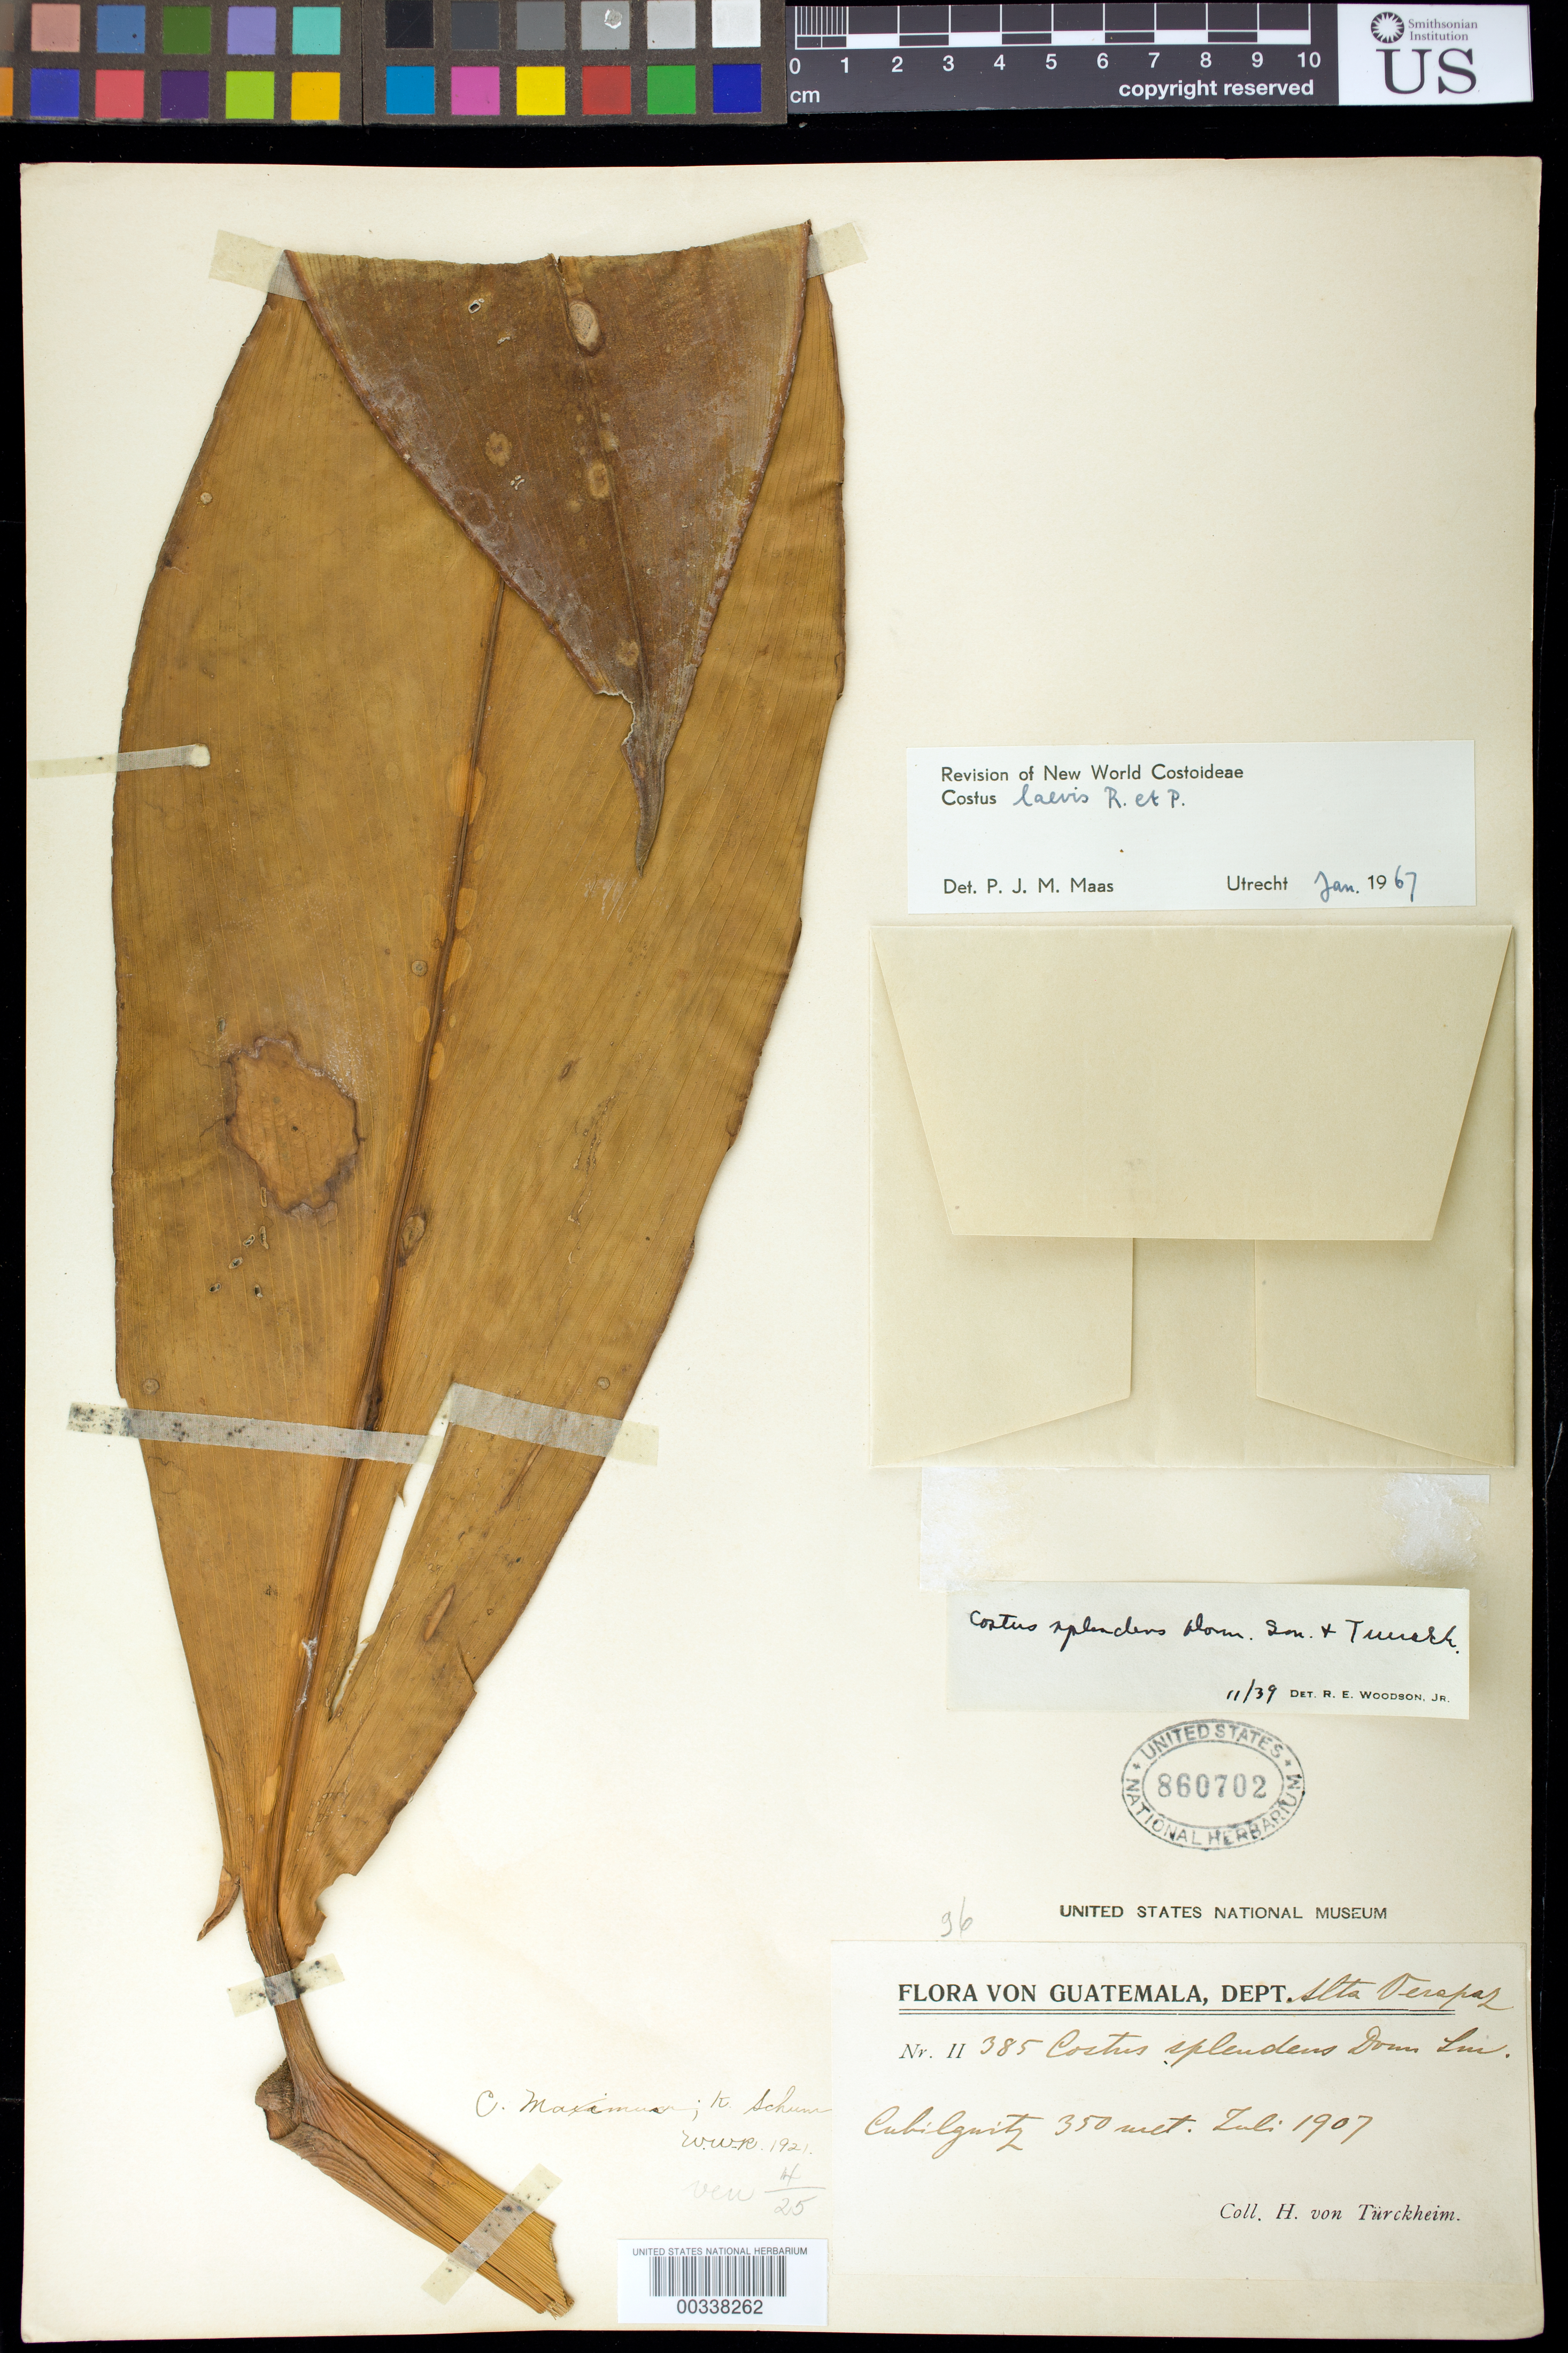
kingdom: Plantae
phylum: Tracheophyta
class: Liliopsida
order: Zingiberales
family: Costaceae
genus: Costus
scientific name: Costus laevis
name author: Ruiz & Pav.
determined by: Maas, Paul J. M.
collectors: H. von Türckheim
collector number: Ii385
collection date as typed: Jul 1907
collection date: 1907-07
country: Guatemala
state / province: Alta Verapaz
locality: Cubilquitz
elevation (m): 350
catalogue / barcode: US 860702